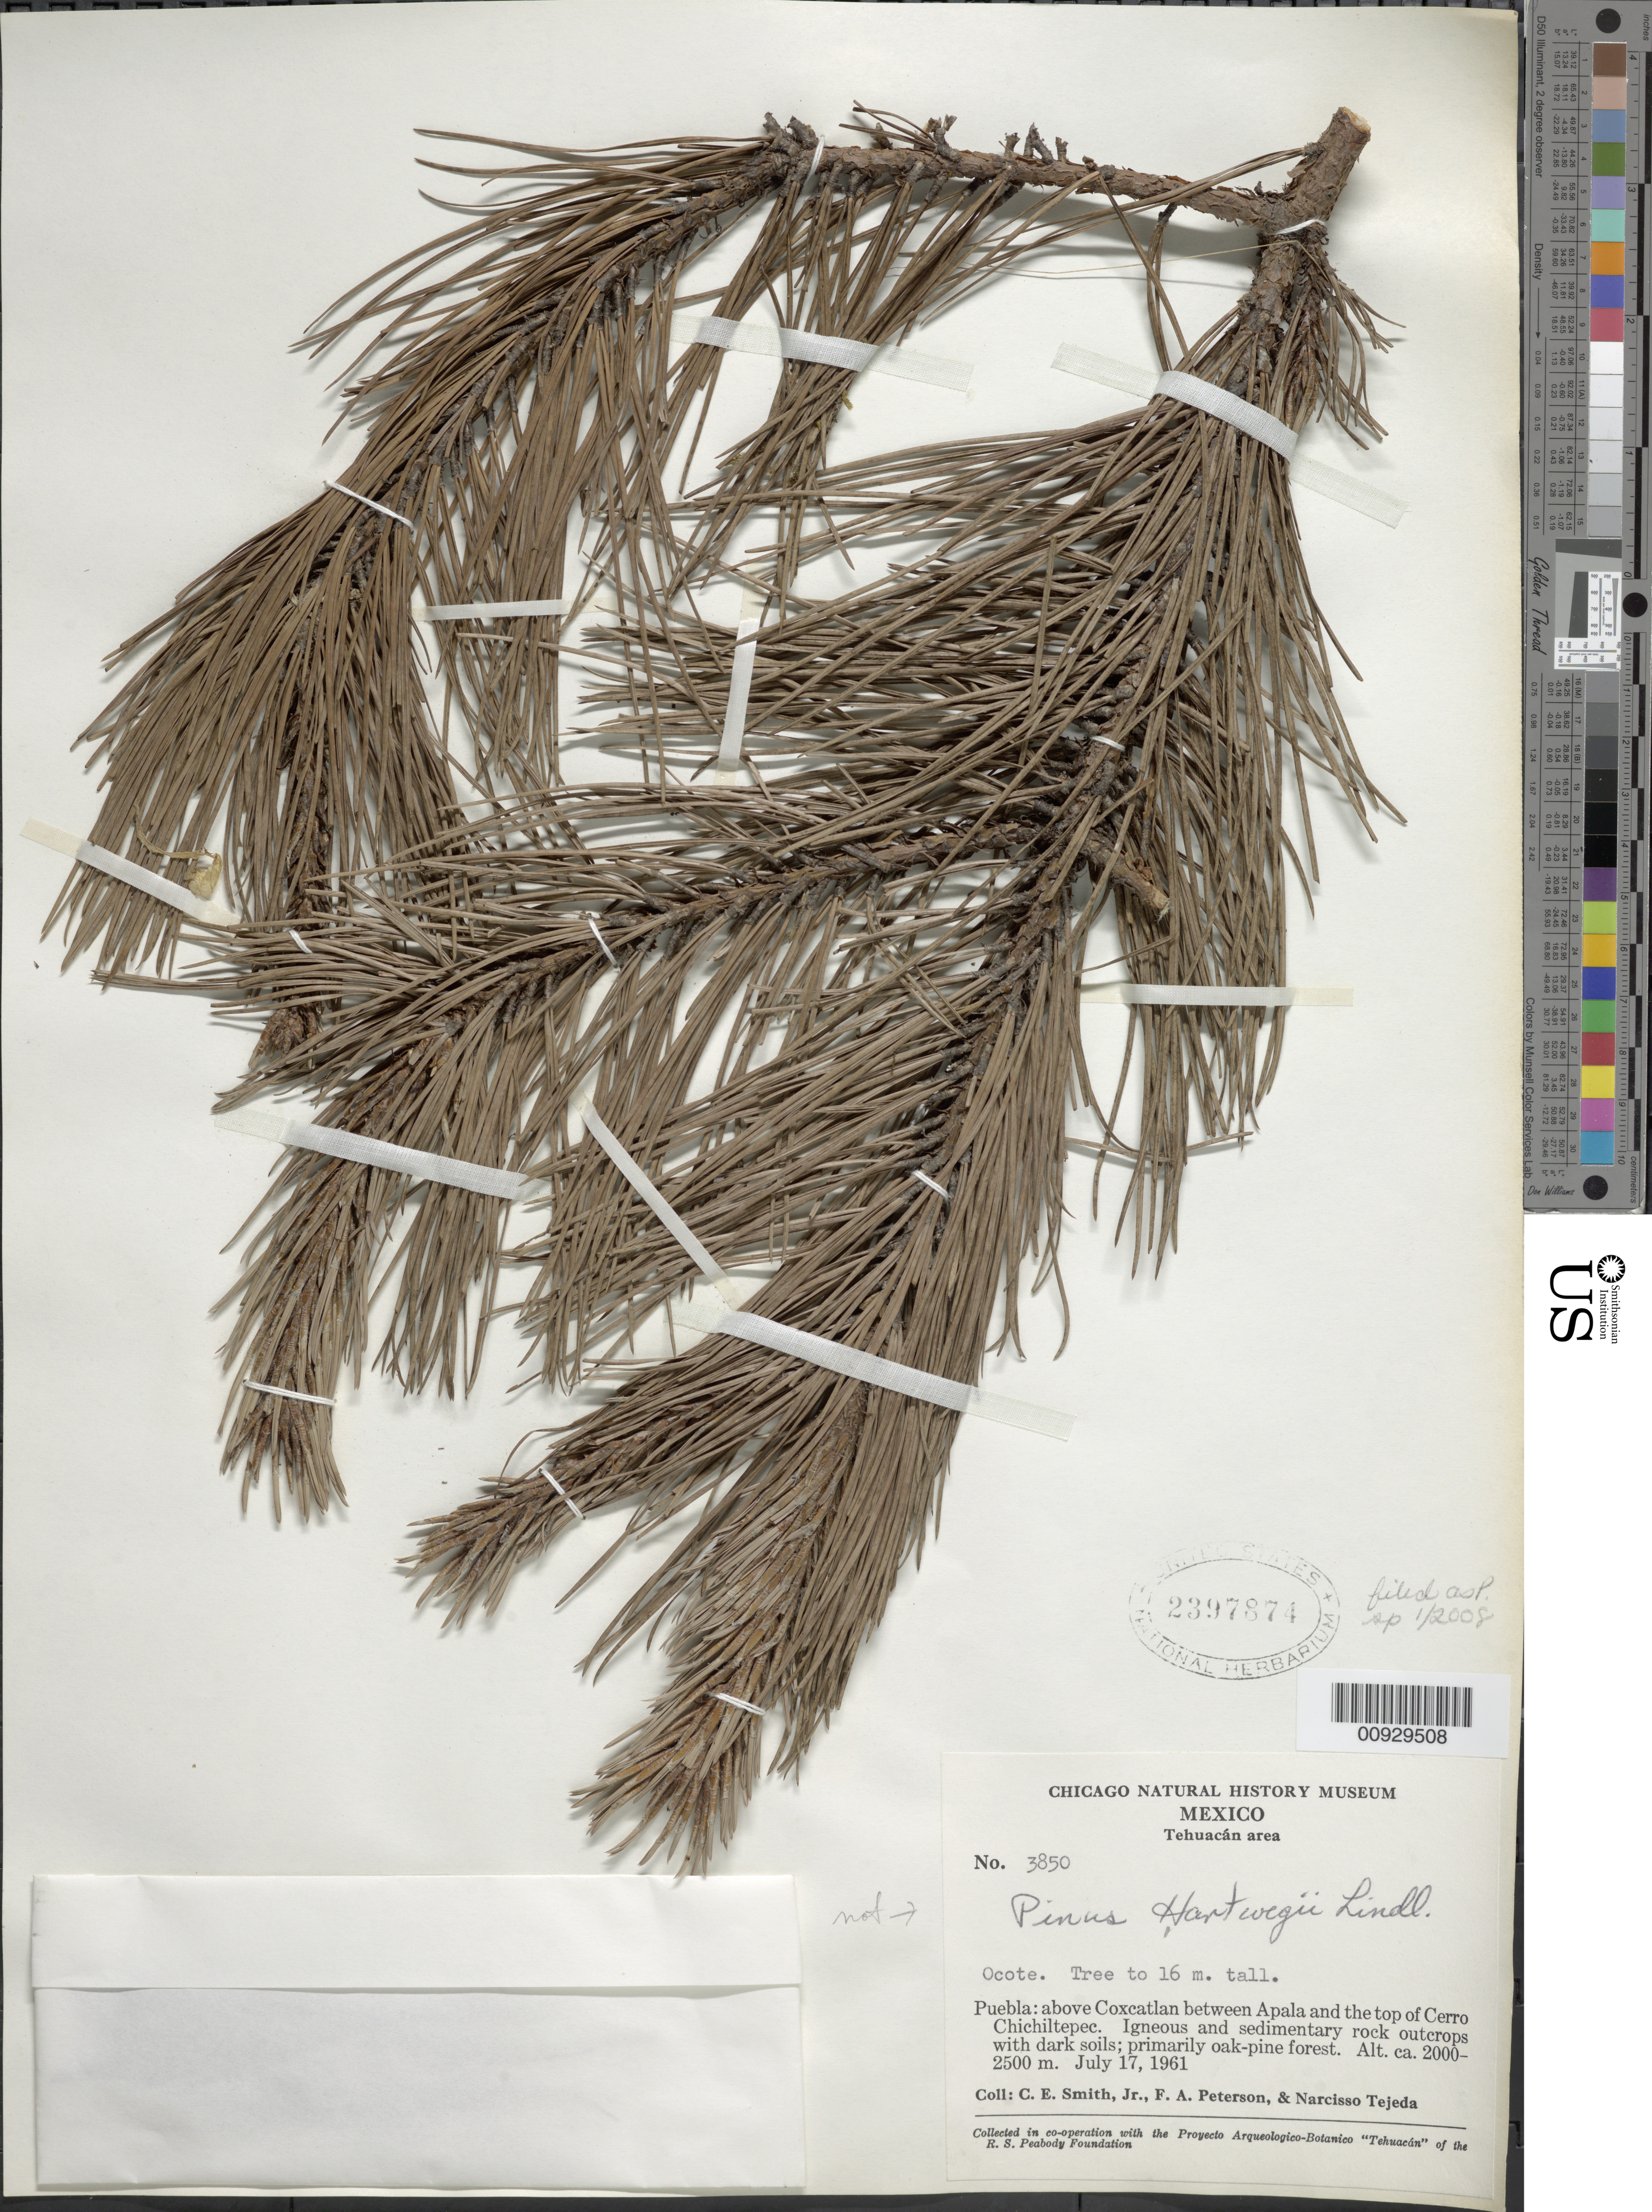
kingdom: Plantae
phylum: Tracheophyta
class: Pinopsida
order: Pinales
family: Pinaceae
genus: Pinus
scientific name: Pinus sp.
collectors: C. E. Smith Jr., F. A. Peterson & N. Tejeda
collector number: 3850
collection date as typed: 17 Jul 1961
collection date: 1961-07-17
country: Mexico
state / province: Puebla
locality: Above Coxcatlan between Apala and the top of Cerro Chichiltepec.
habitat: Igneous and sedimentary rock outcrops with dark soils; primarily oak-pine forest.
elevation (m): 2500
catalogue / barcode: US 2397874